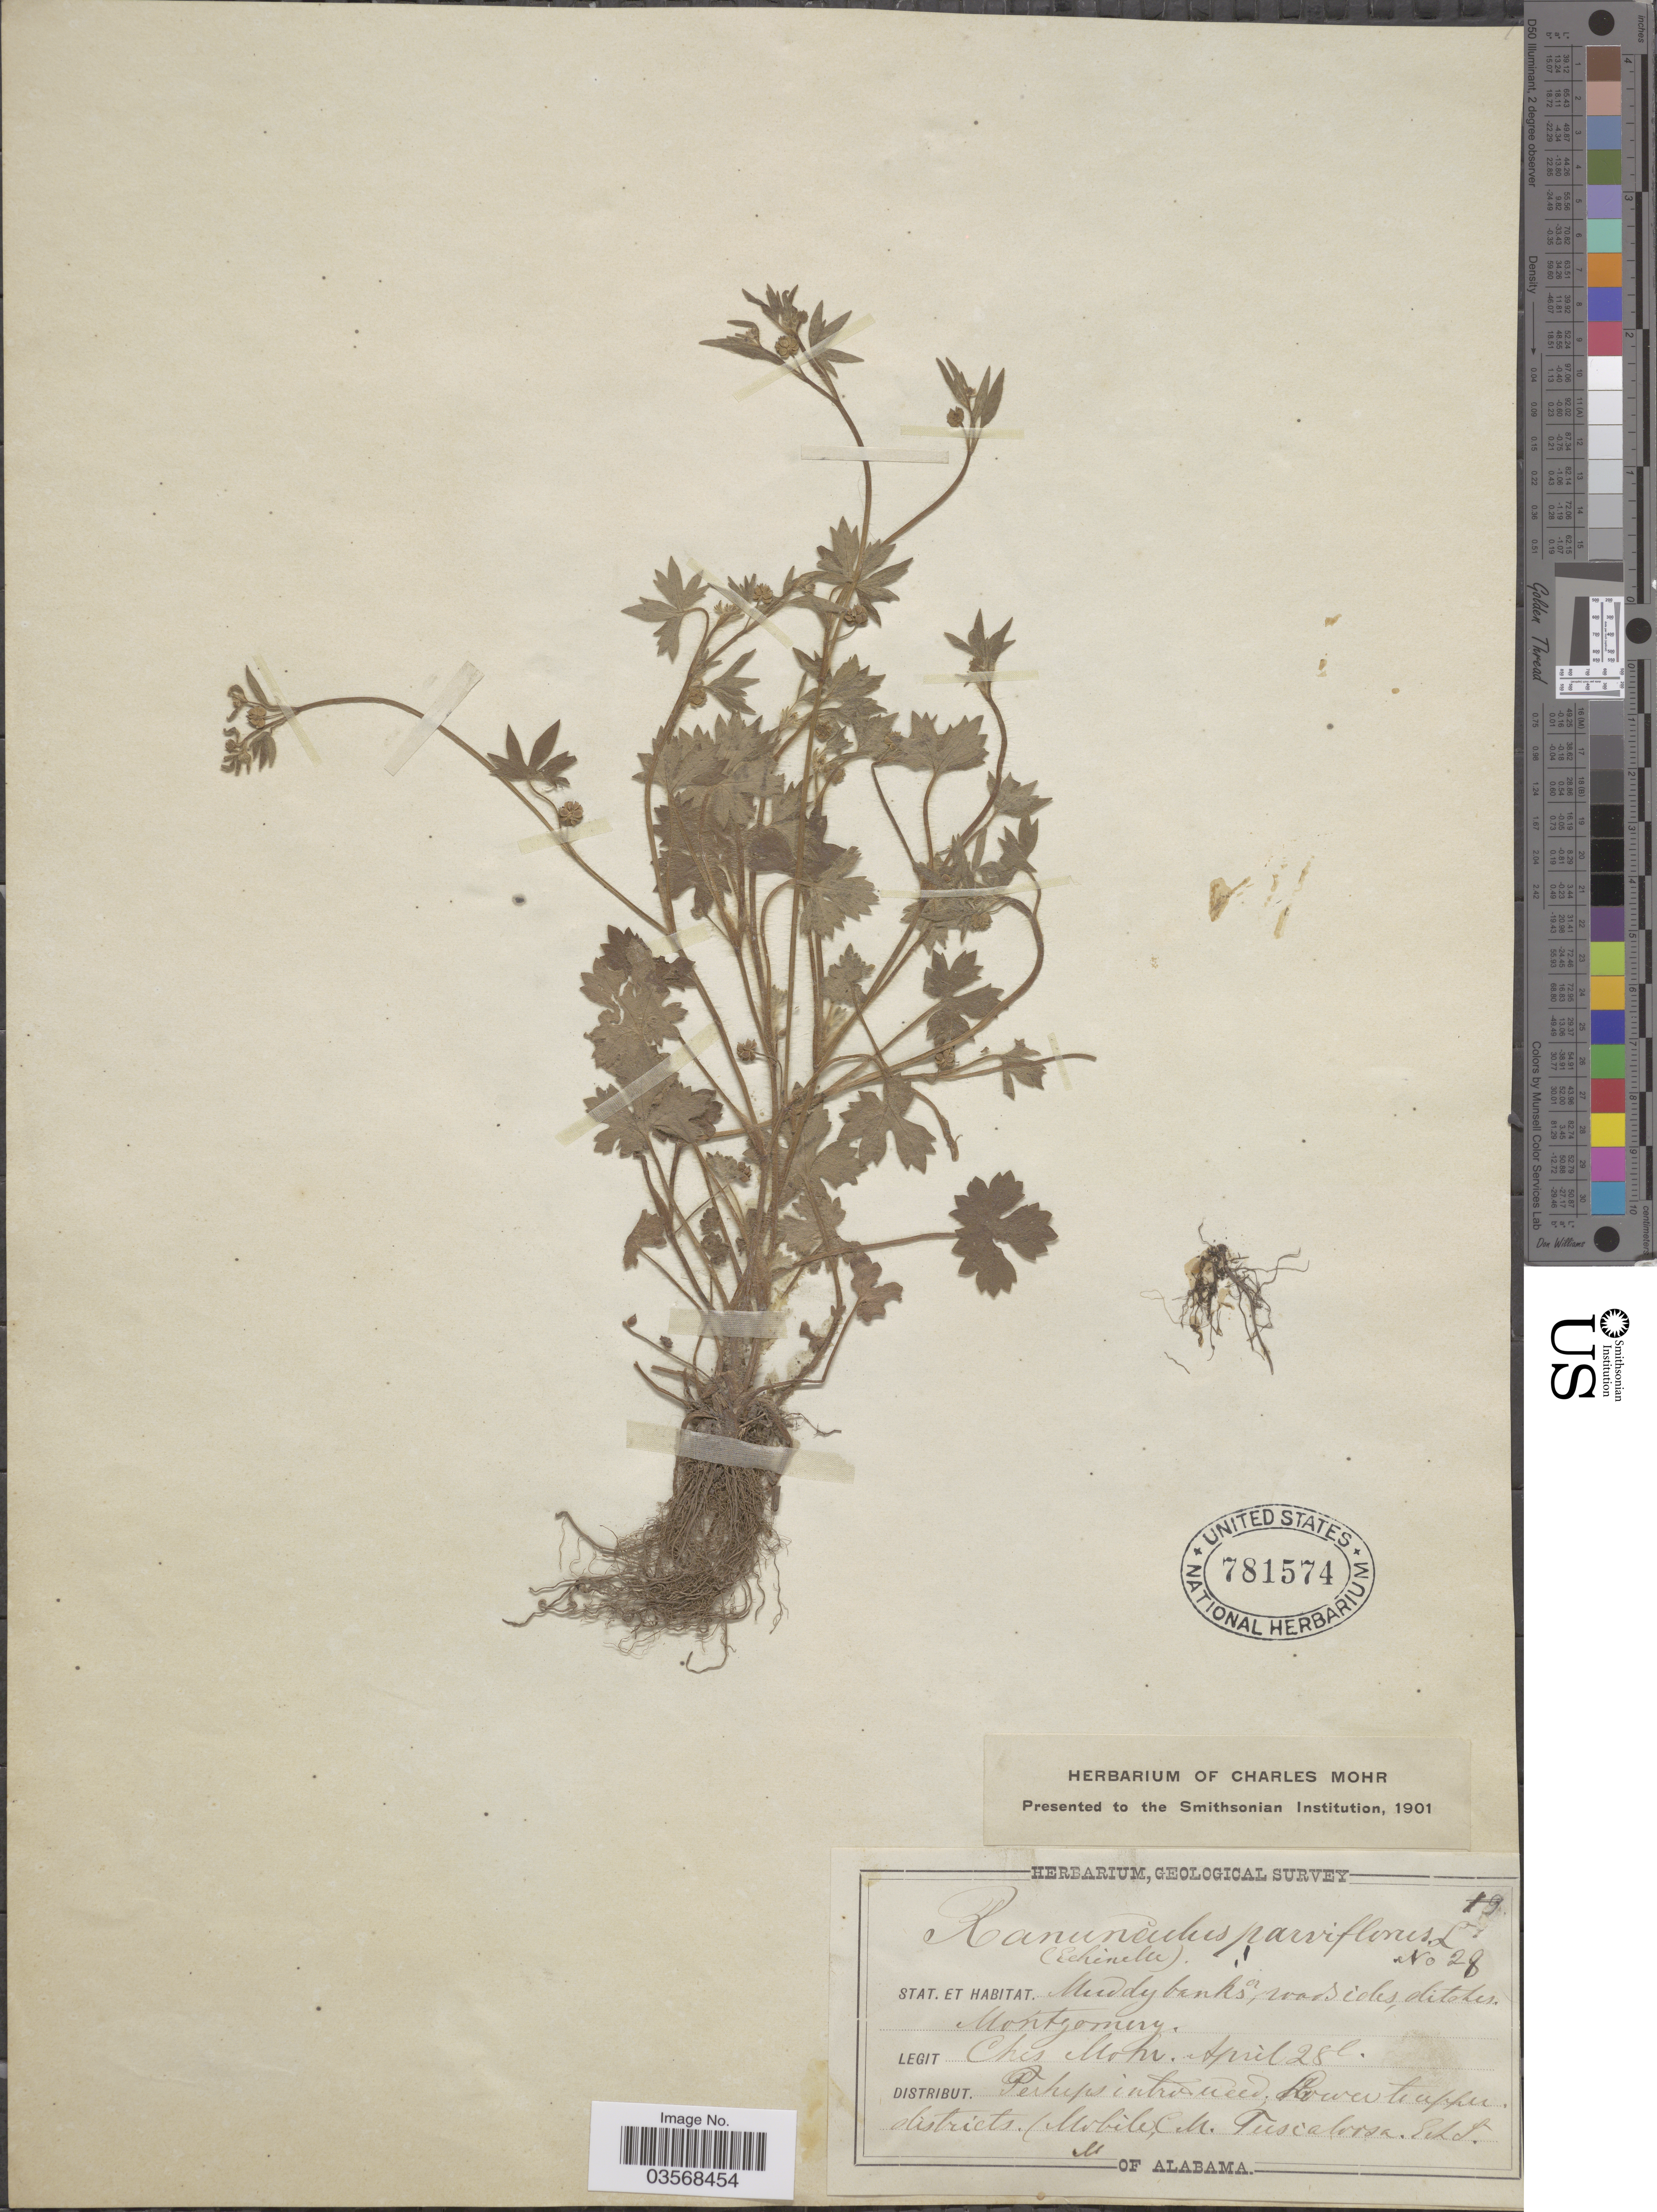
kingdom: Plantae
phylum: Tracheophyta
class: Magnoliopsida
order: Ranunculales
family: Ranunculaceae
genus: Ranunculus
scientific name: Ranunculus parviflorus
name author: L.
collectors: Mohr, C. T. (herbarium)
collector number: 28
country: United States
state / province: Alabama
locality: Montgomery.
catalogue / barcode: US 781574